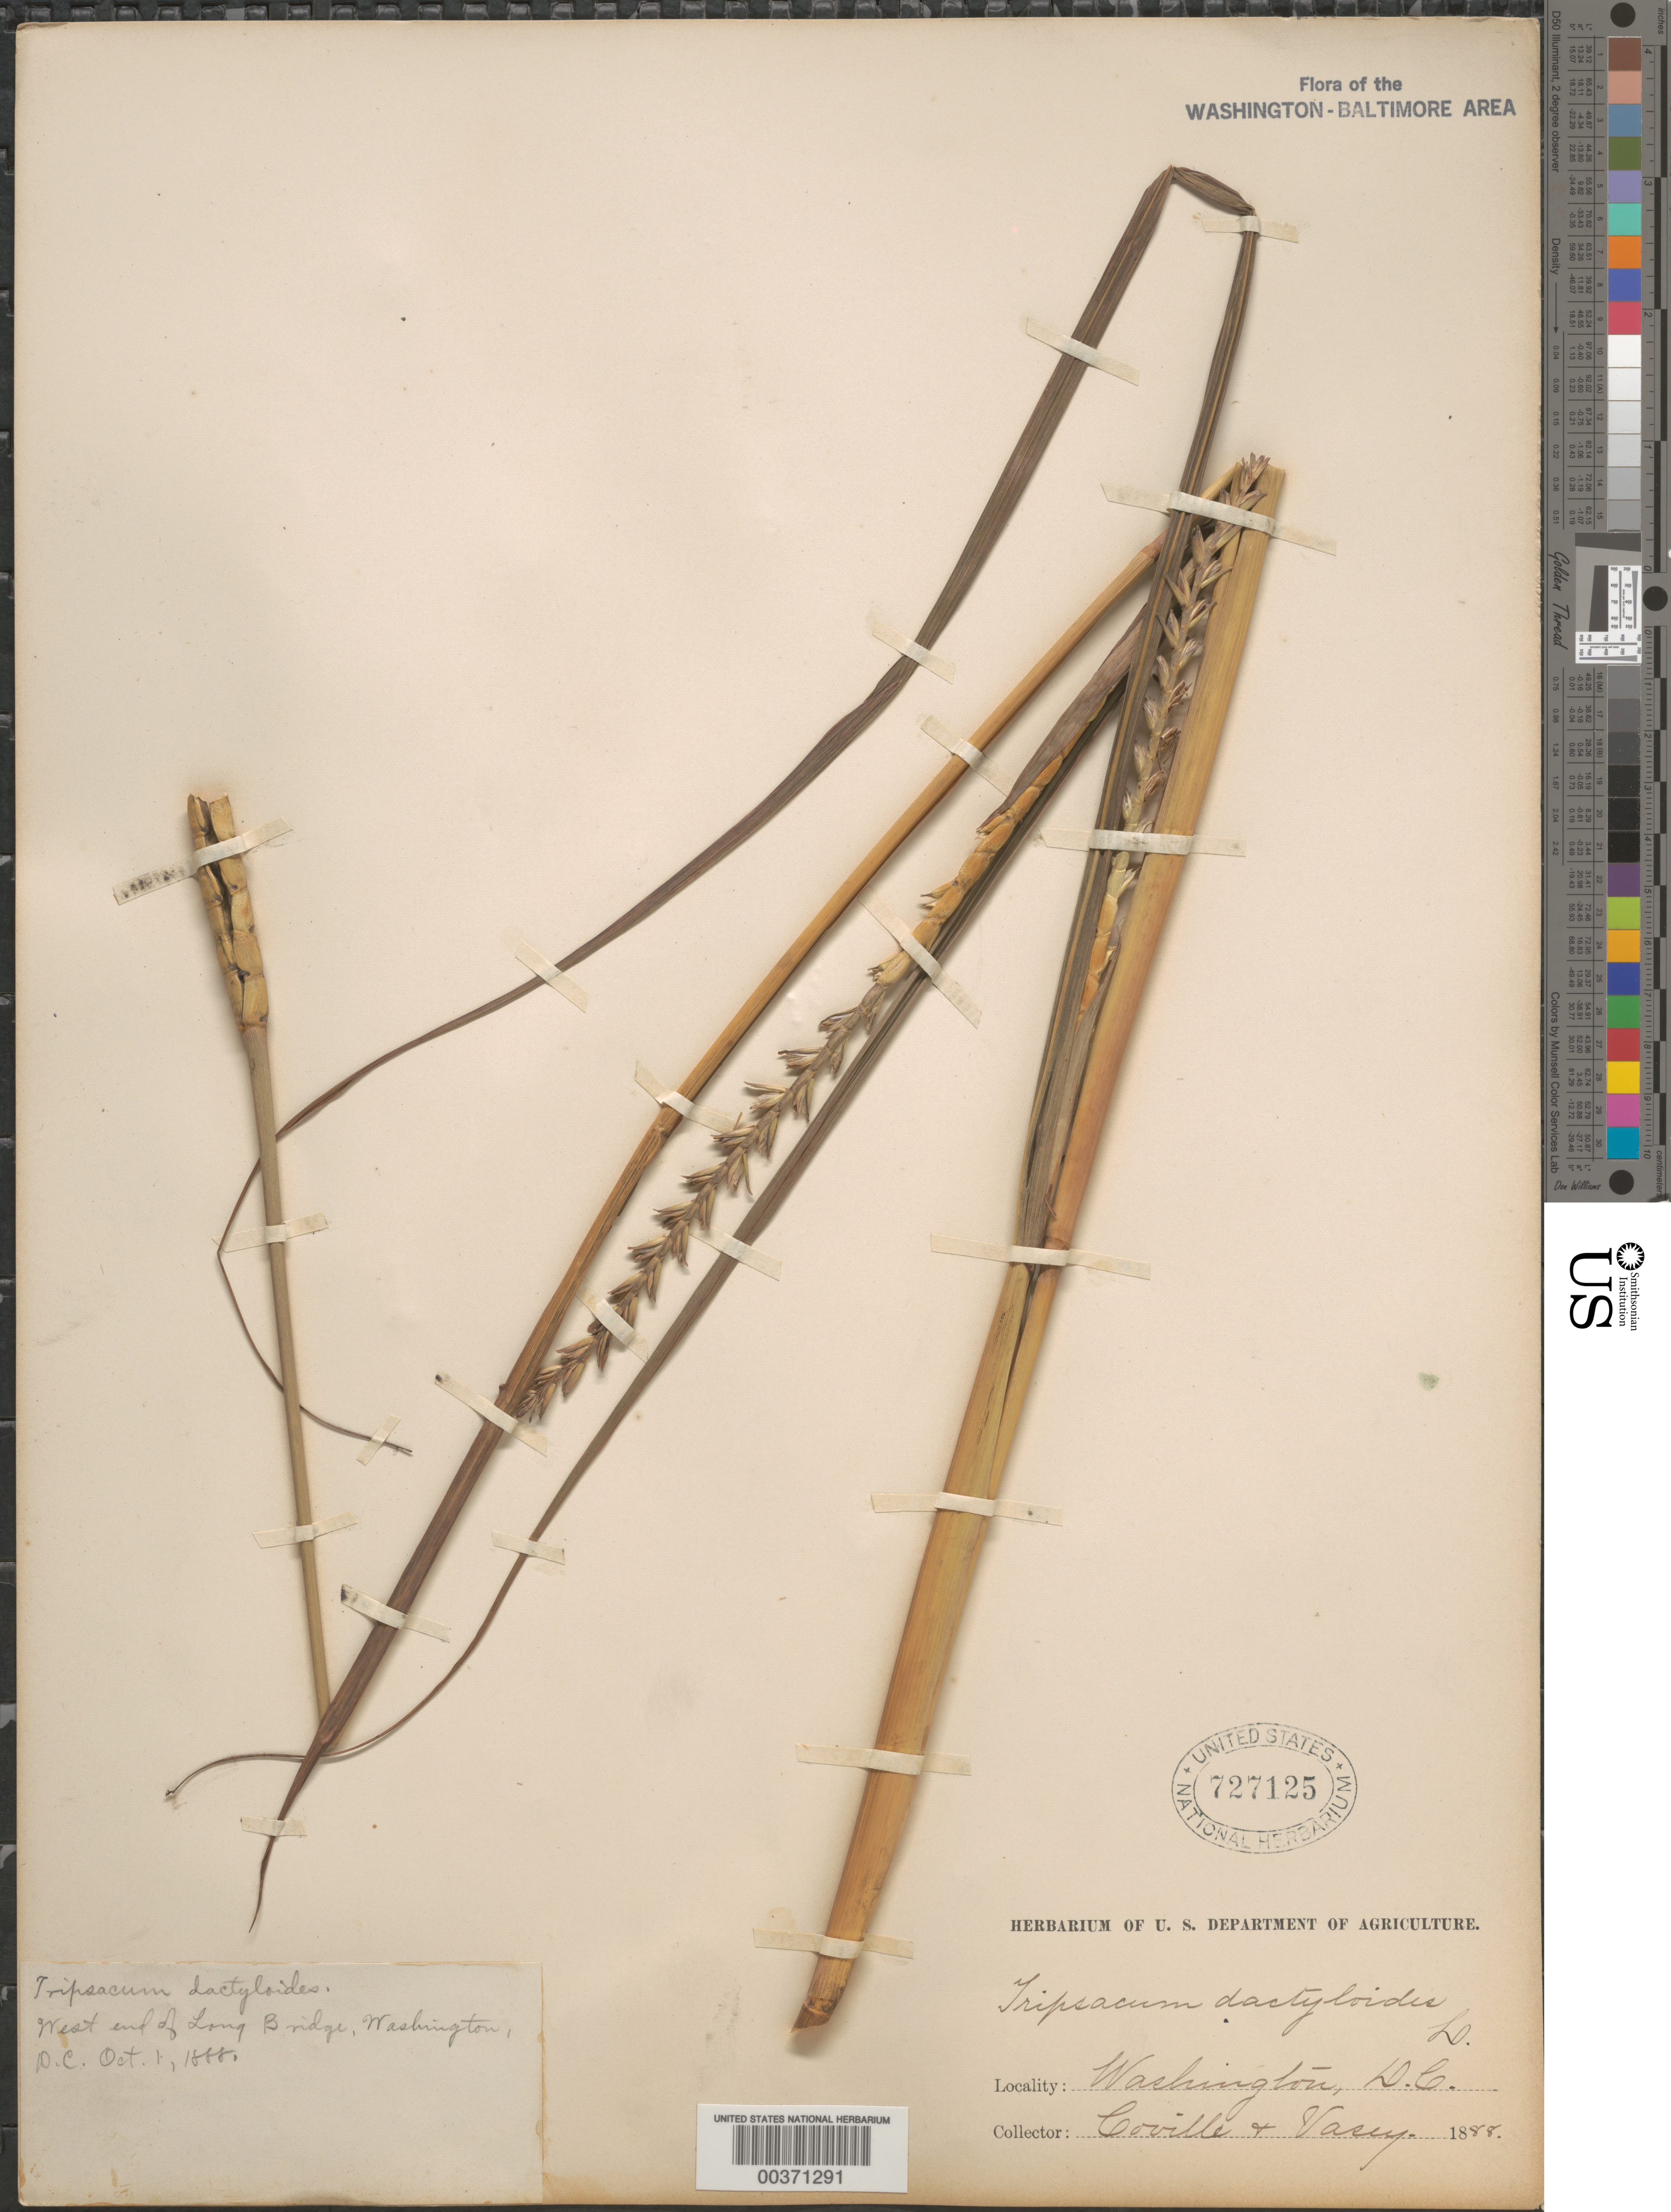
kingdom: Plantae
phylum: Tracheophyta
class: Liliopsida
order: Poales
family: Poaceae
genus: Tripsacum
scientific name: Tripsacum dactyloides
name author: (L.) L.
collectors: F. V. Coville & G. Vasey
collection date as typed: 01 Oct 1888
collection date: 1888-10-01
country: United States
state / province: District of Columbia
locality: W end of Long Bridge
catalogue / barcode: US 727125